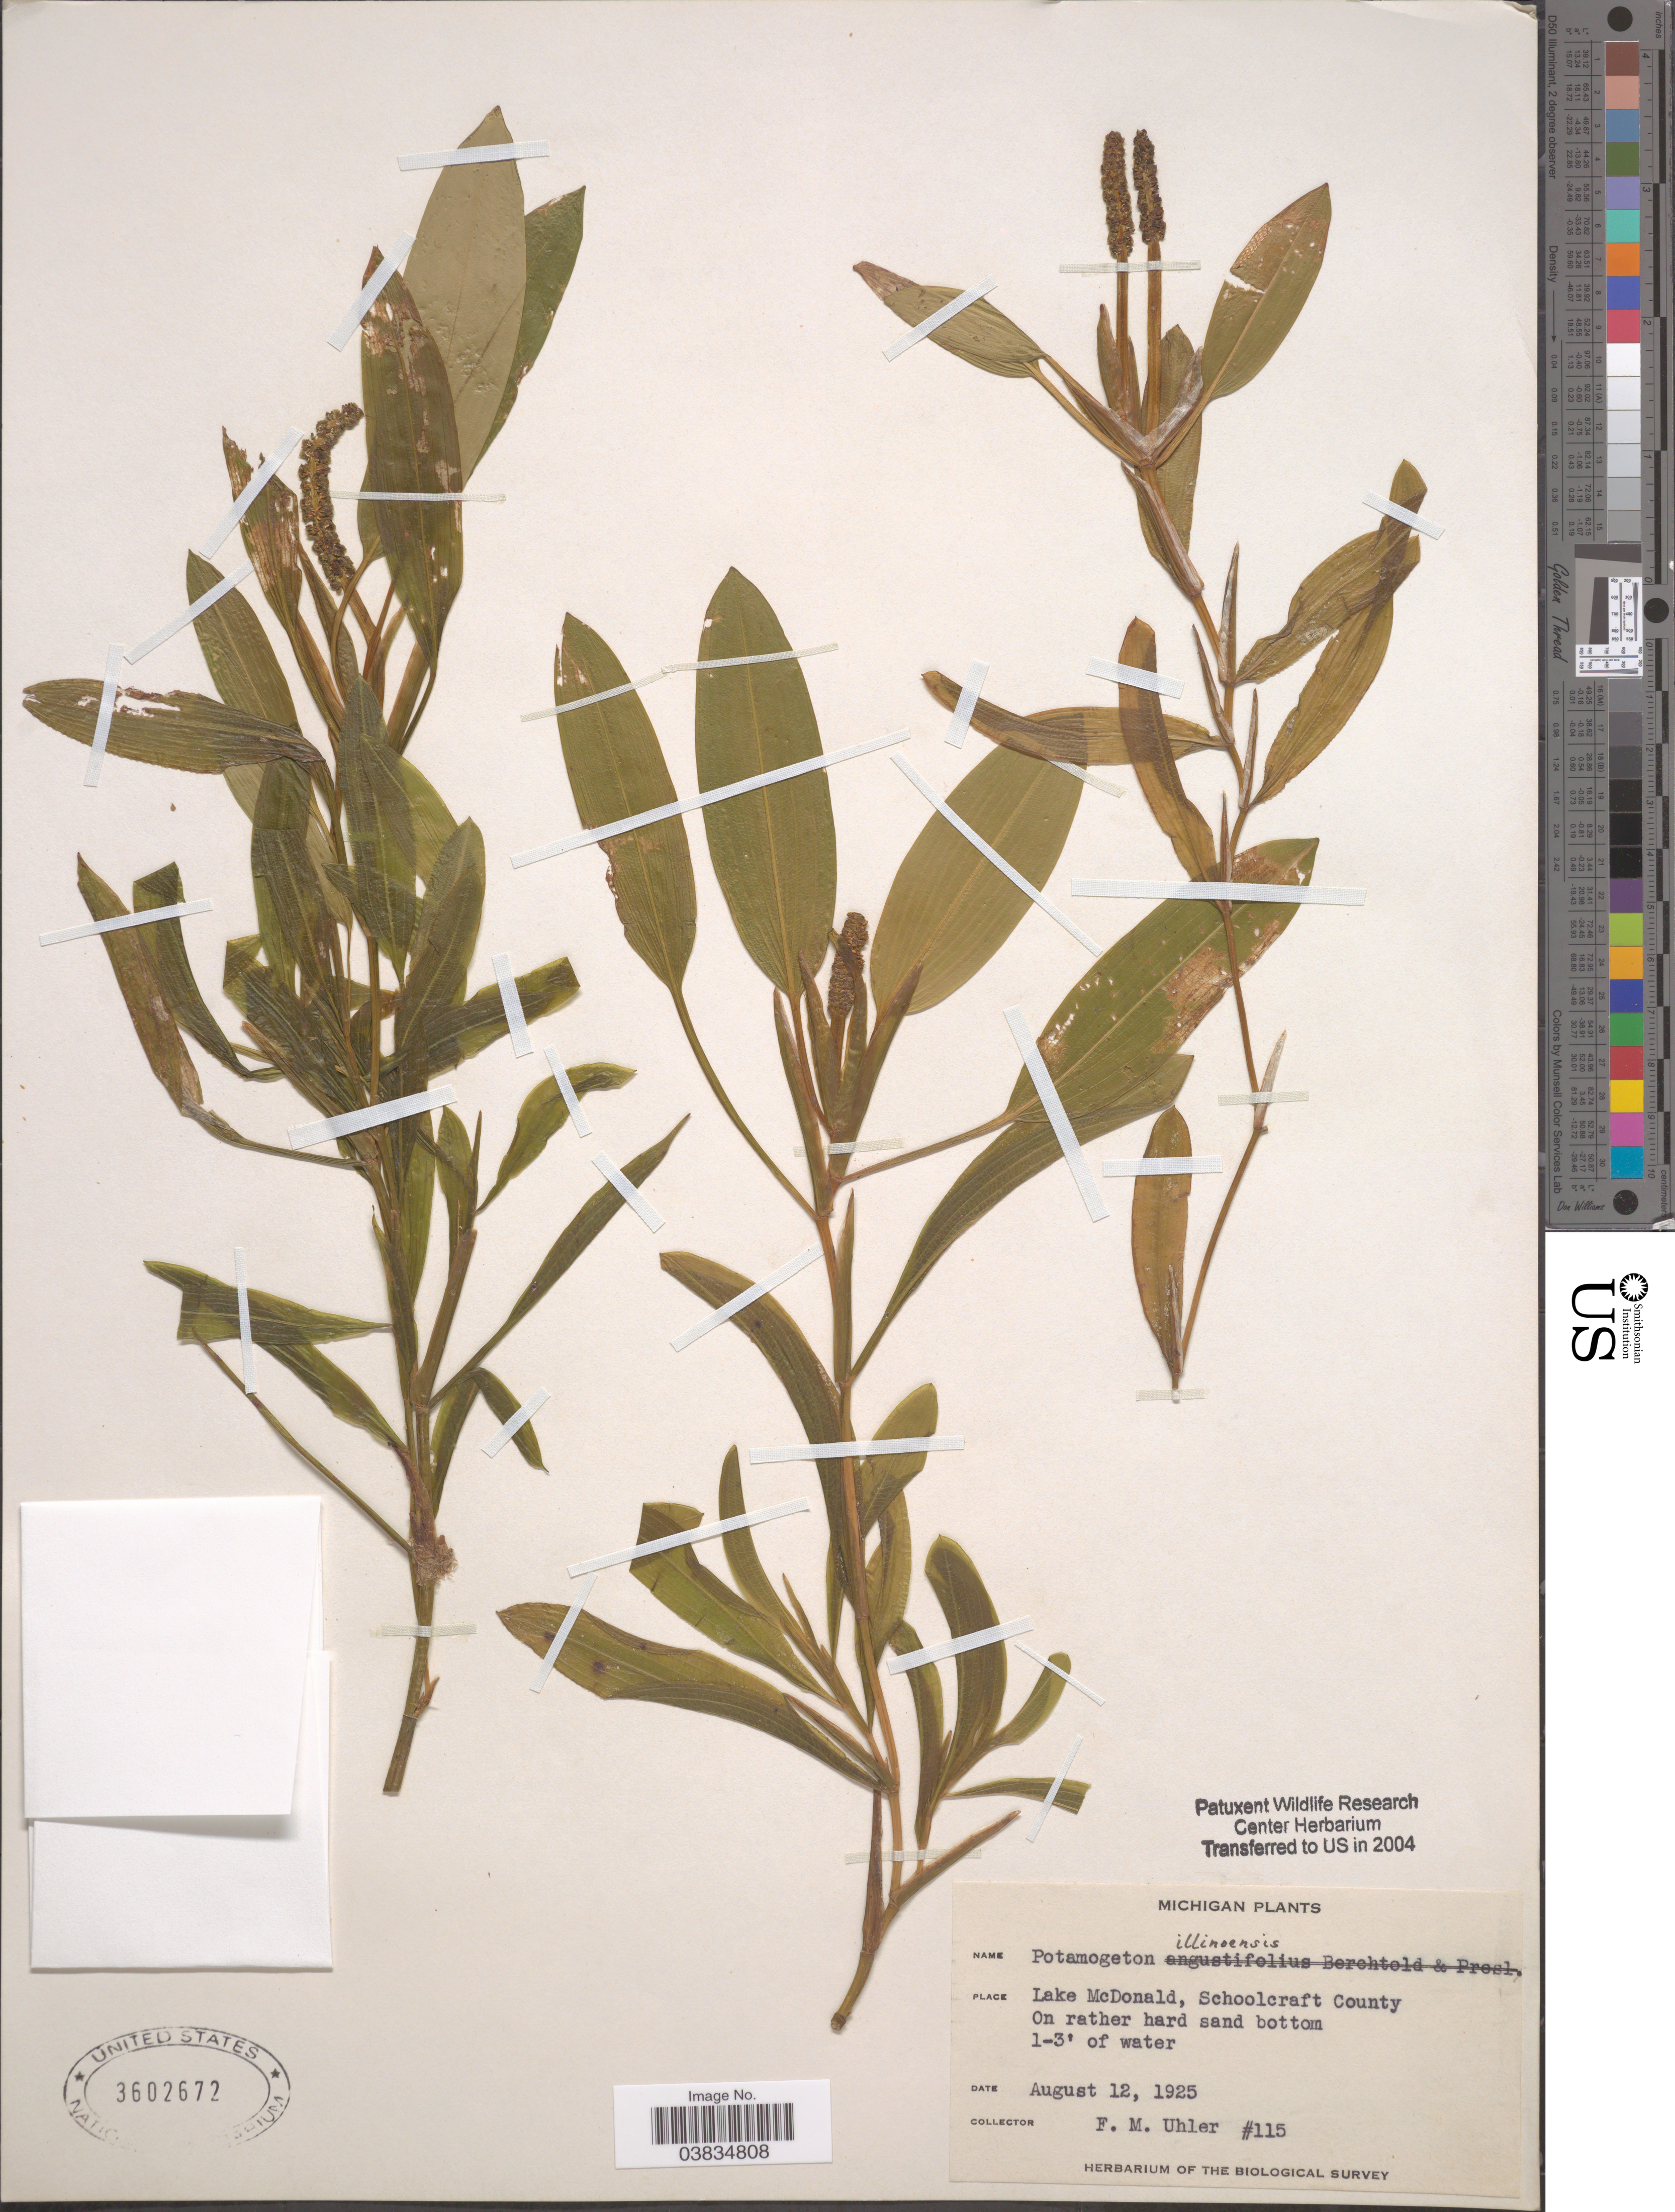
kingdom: Plantae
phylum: Tracheophyta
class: Liliopsida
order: Alismatales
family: Potamogetonaceae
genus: Potamogeton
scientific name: Potamogeton illinoensis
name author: Morong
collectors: F. M. Uhler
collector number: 115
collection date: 1925-08-12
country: United States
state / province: Michigan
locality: Lake McDonald, Schoolcraft County.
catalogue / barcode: US 3602672